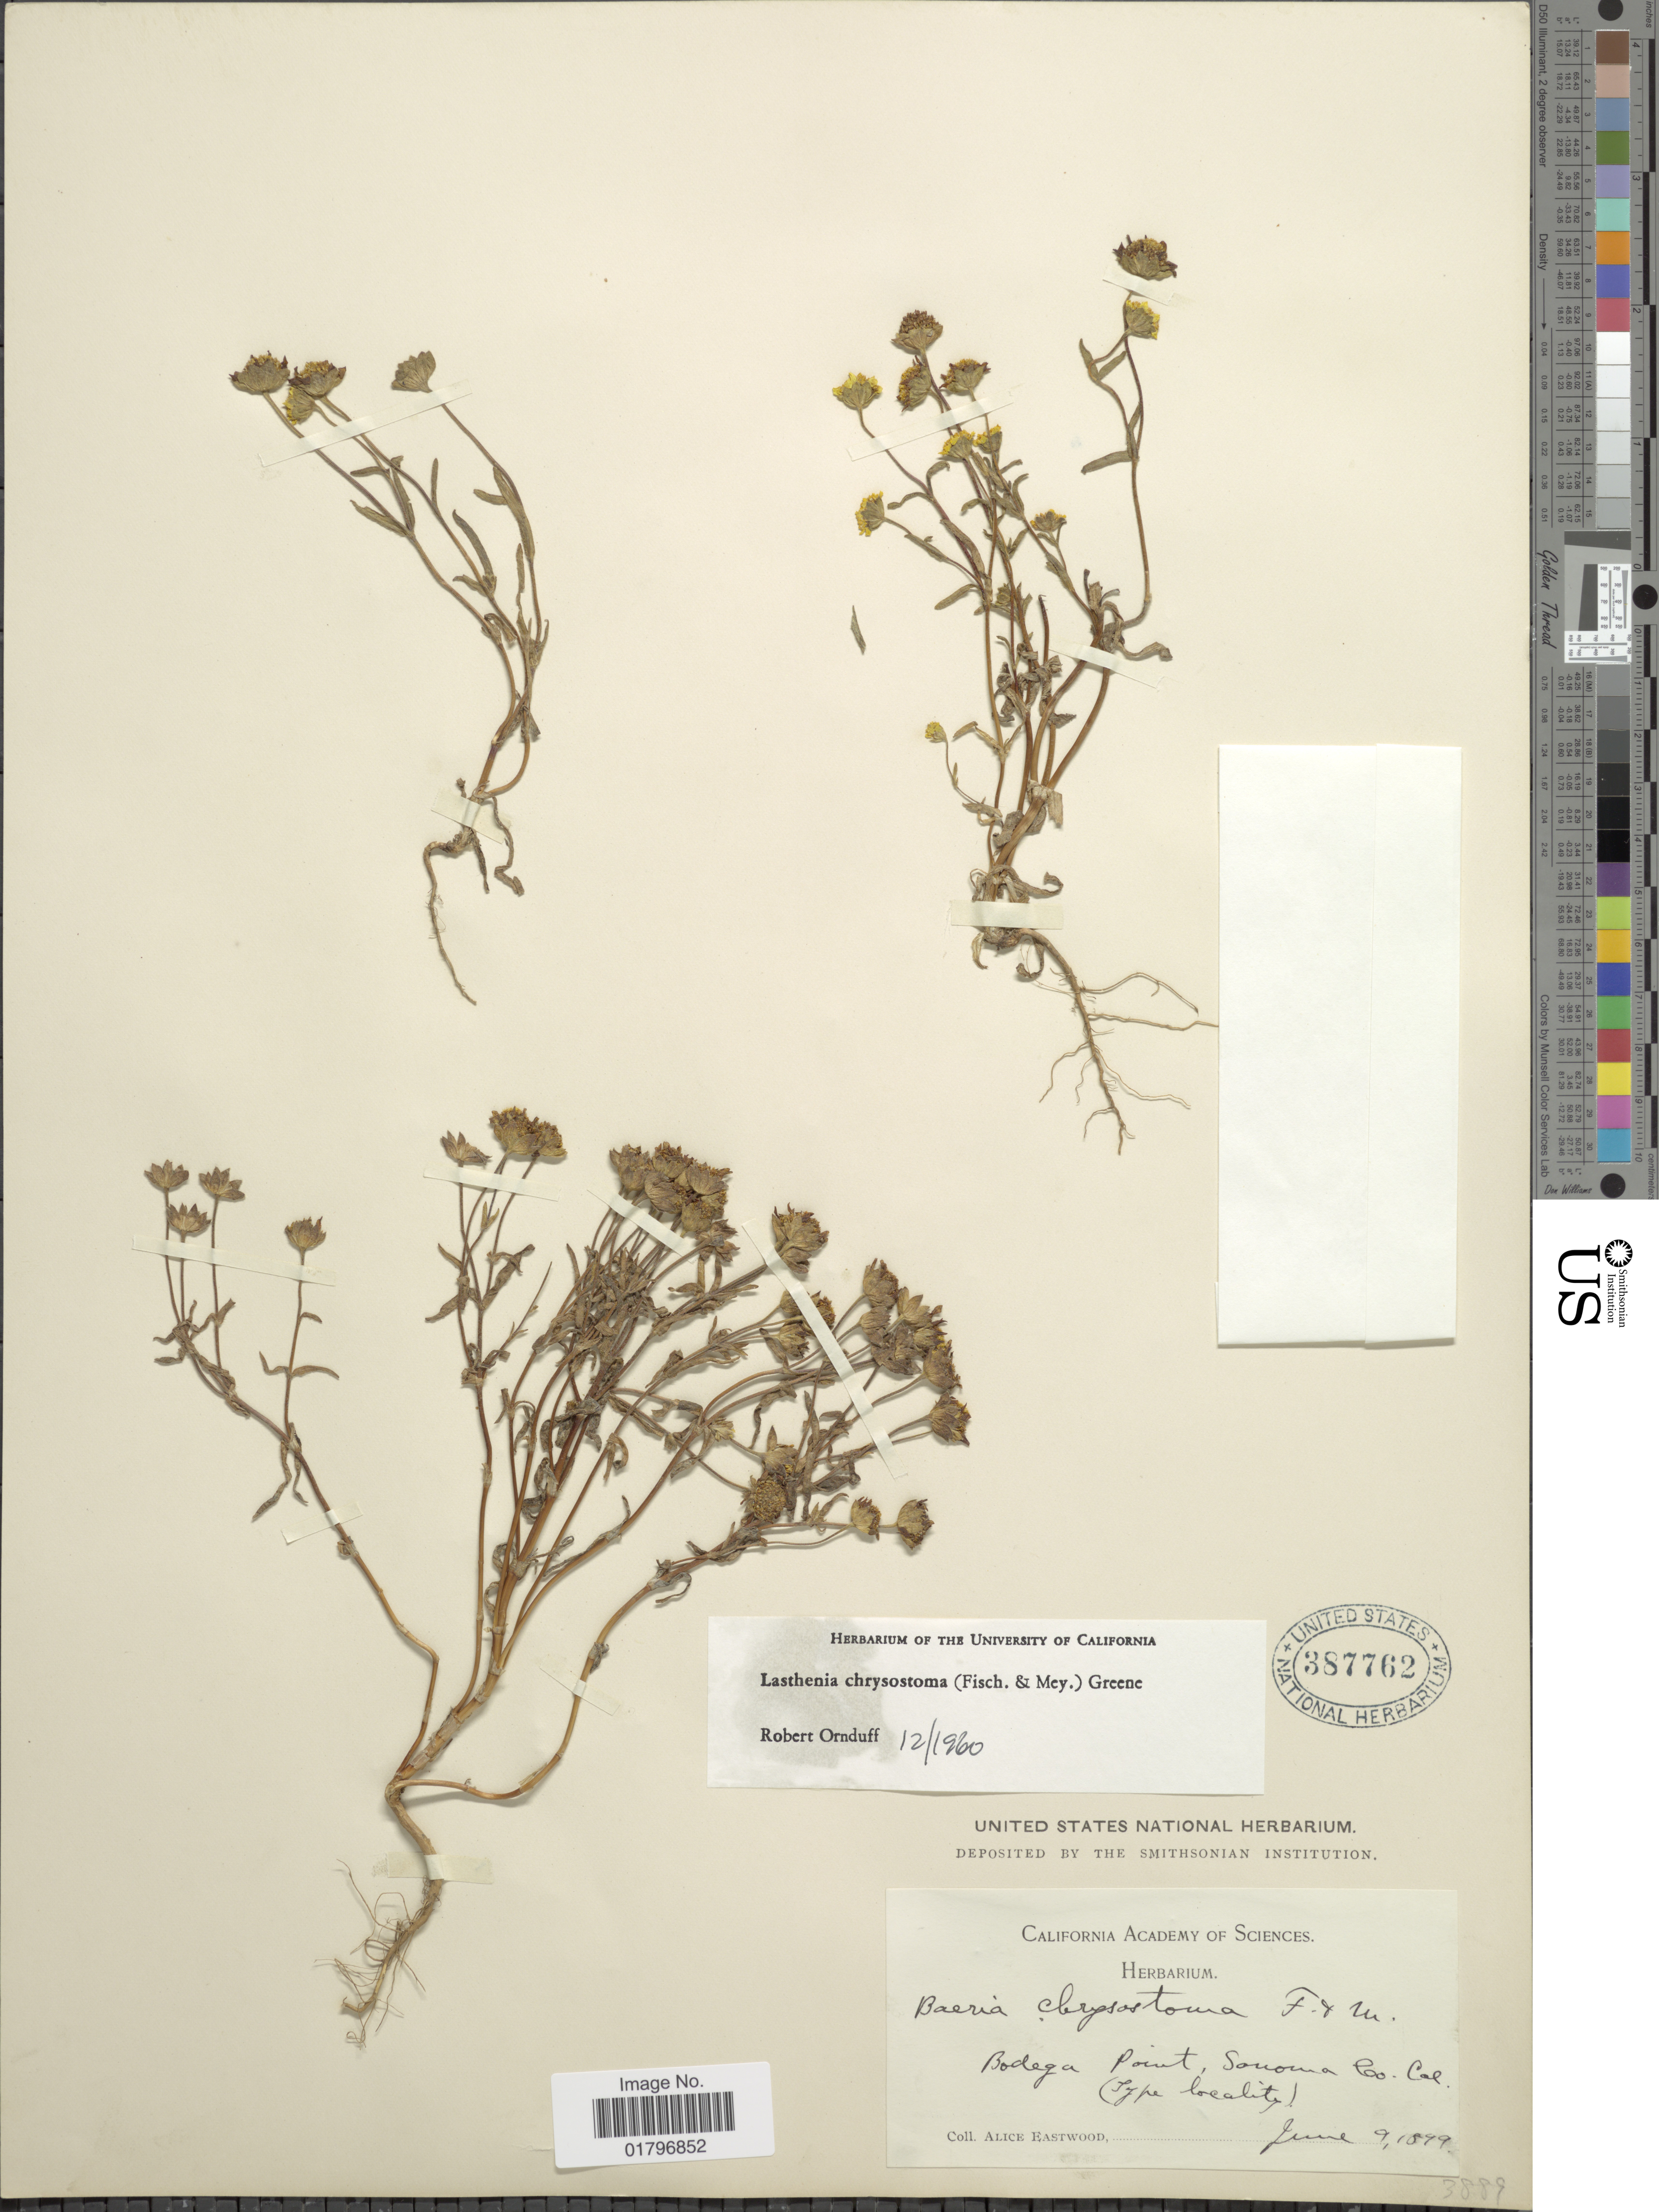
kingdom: Plantae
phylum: Tracheophyta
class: Magnoliopsida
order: Asterales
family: Asteraceae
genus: Lasthenia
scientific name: Lasthenia chrysostoma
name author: (Fisch. & C.A. Mey.) Greene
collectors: A. Eastwood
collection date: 1849-06-09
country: United States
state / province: California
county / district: Sonoma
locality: Bodega Point, Sonoma Co. Cal.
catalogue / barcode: US 387762